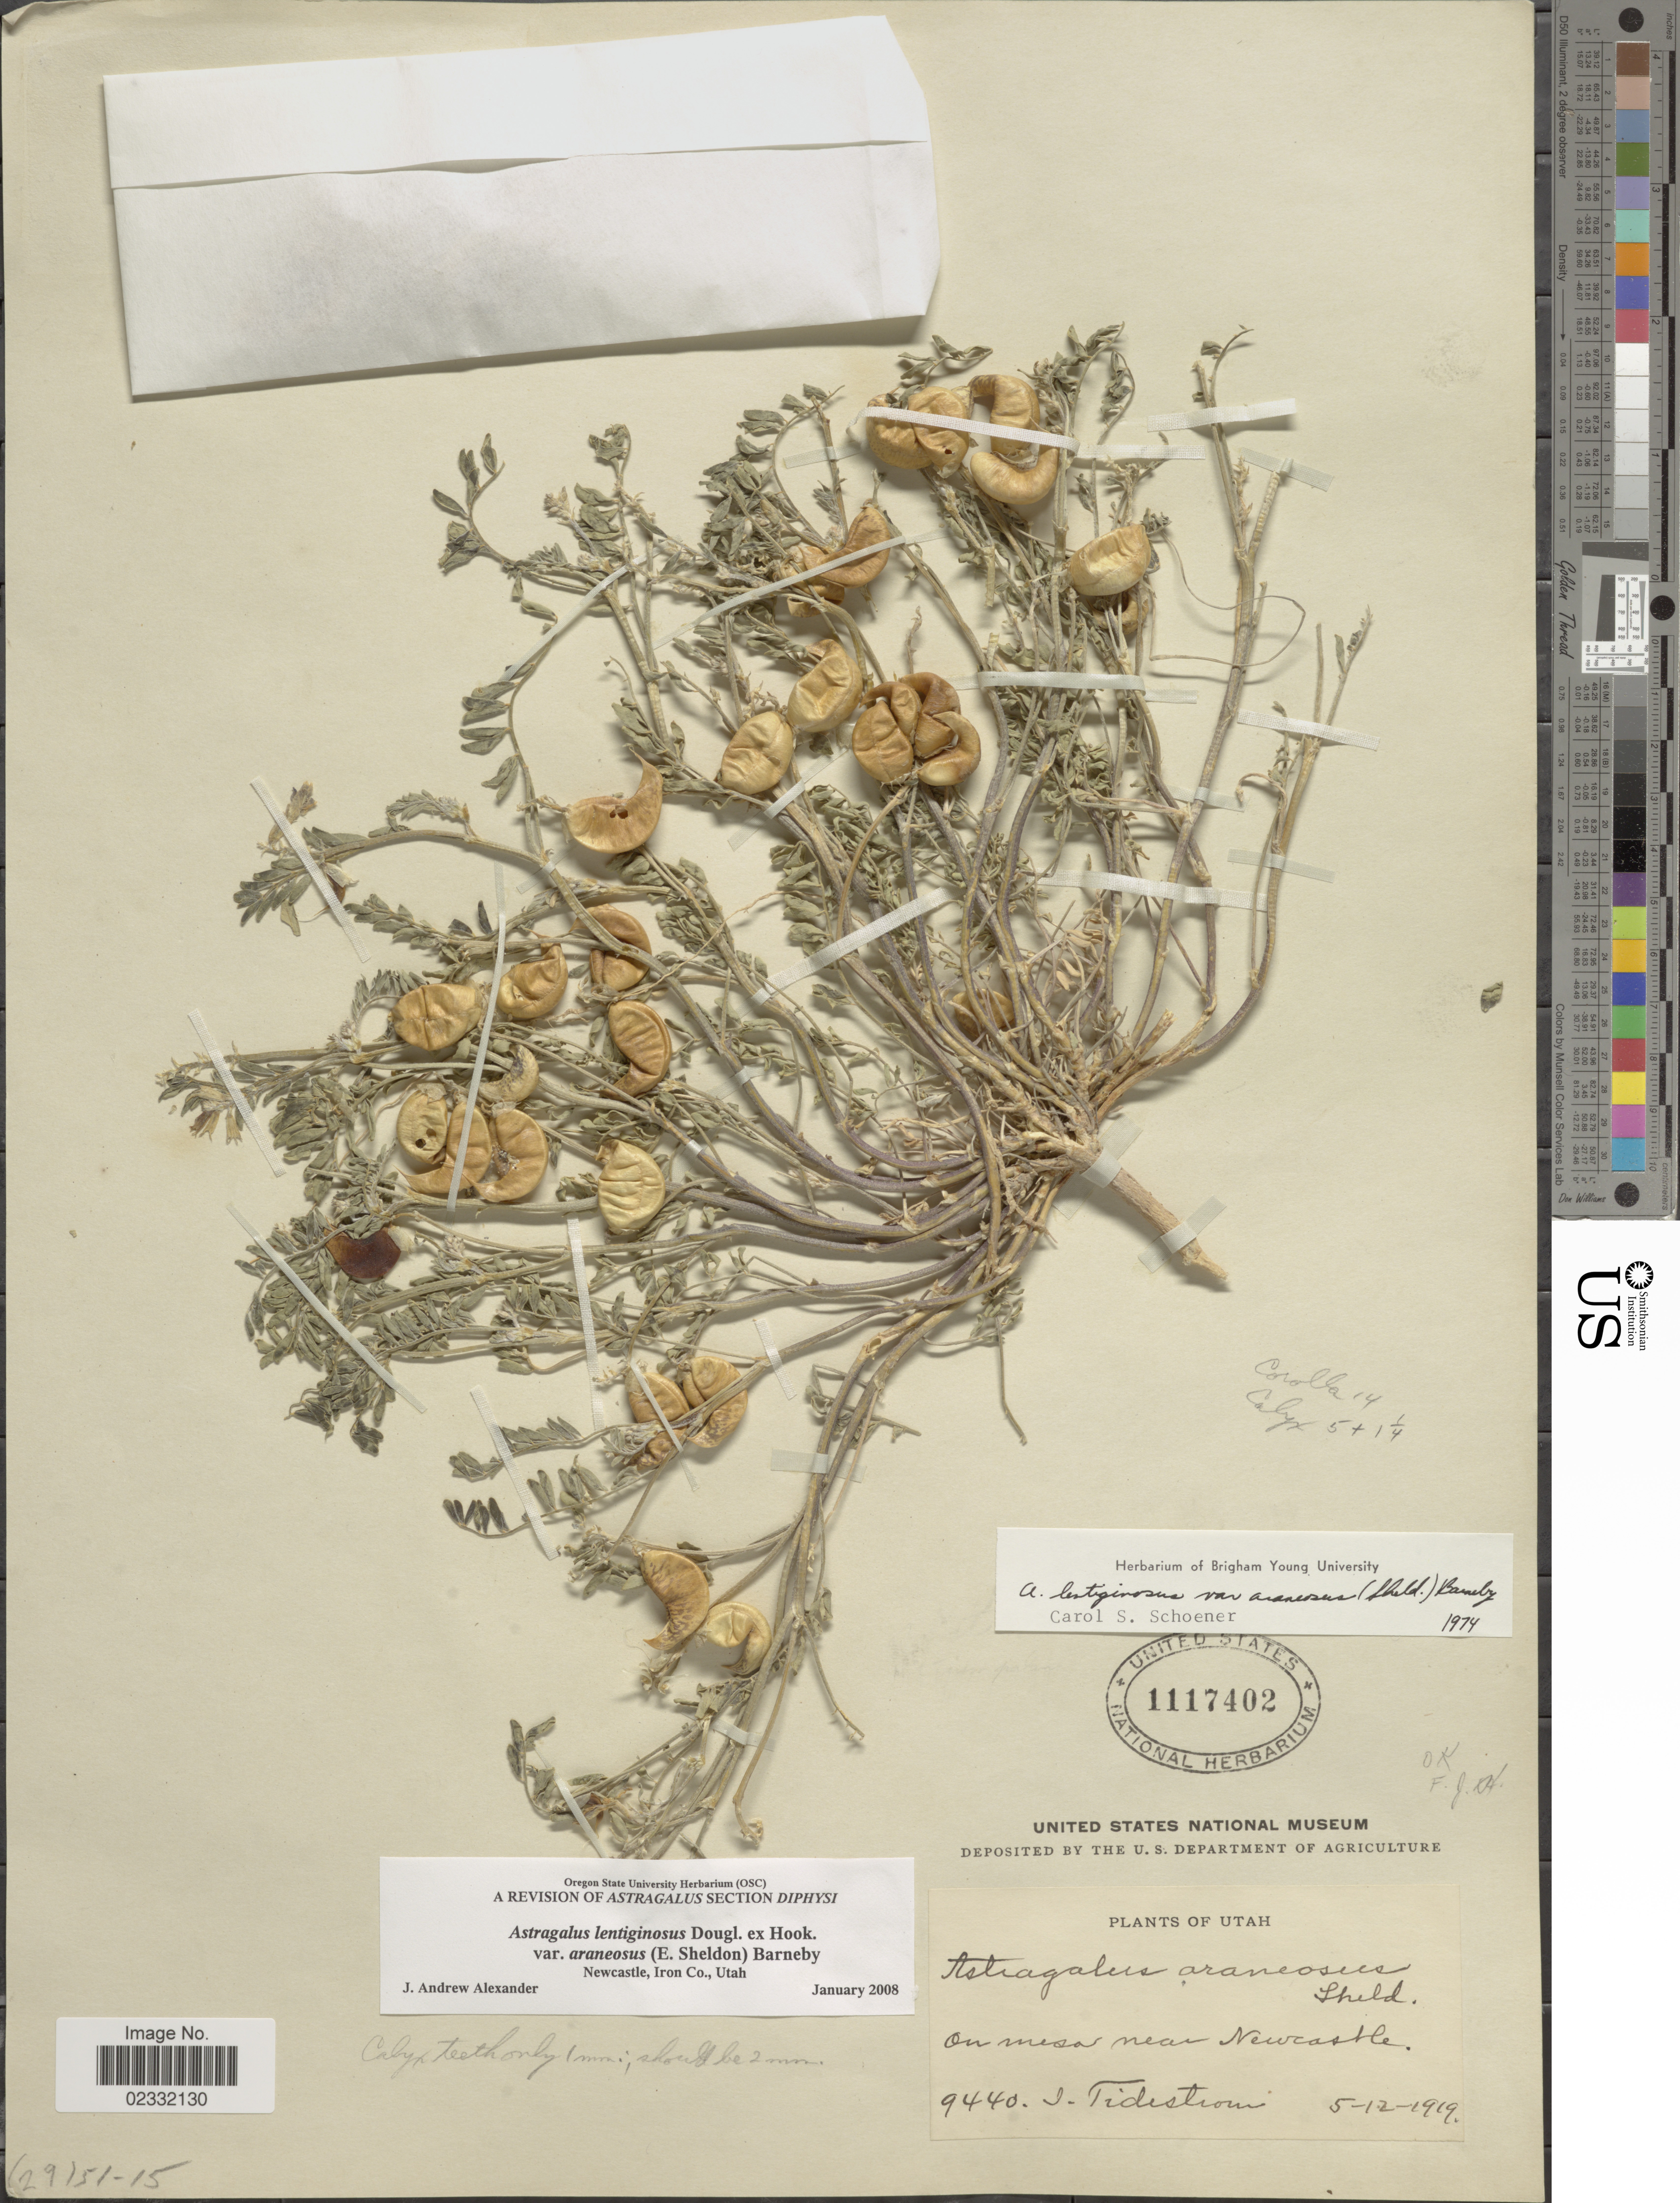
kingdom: Plantae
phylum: Tracheophyta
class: Magnoliopsida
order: Fabales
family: Fabaceae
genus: Astragalus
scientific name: Astragalus lentiginosus var. araneosus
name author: (E. Sheld.) Barneby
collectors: I. F. Tidestrom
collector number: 9440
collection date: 1919-05-12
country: United States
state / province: Utah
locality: On mesa near Newcastle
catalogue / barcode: US 1117402